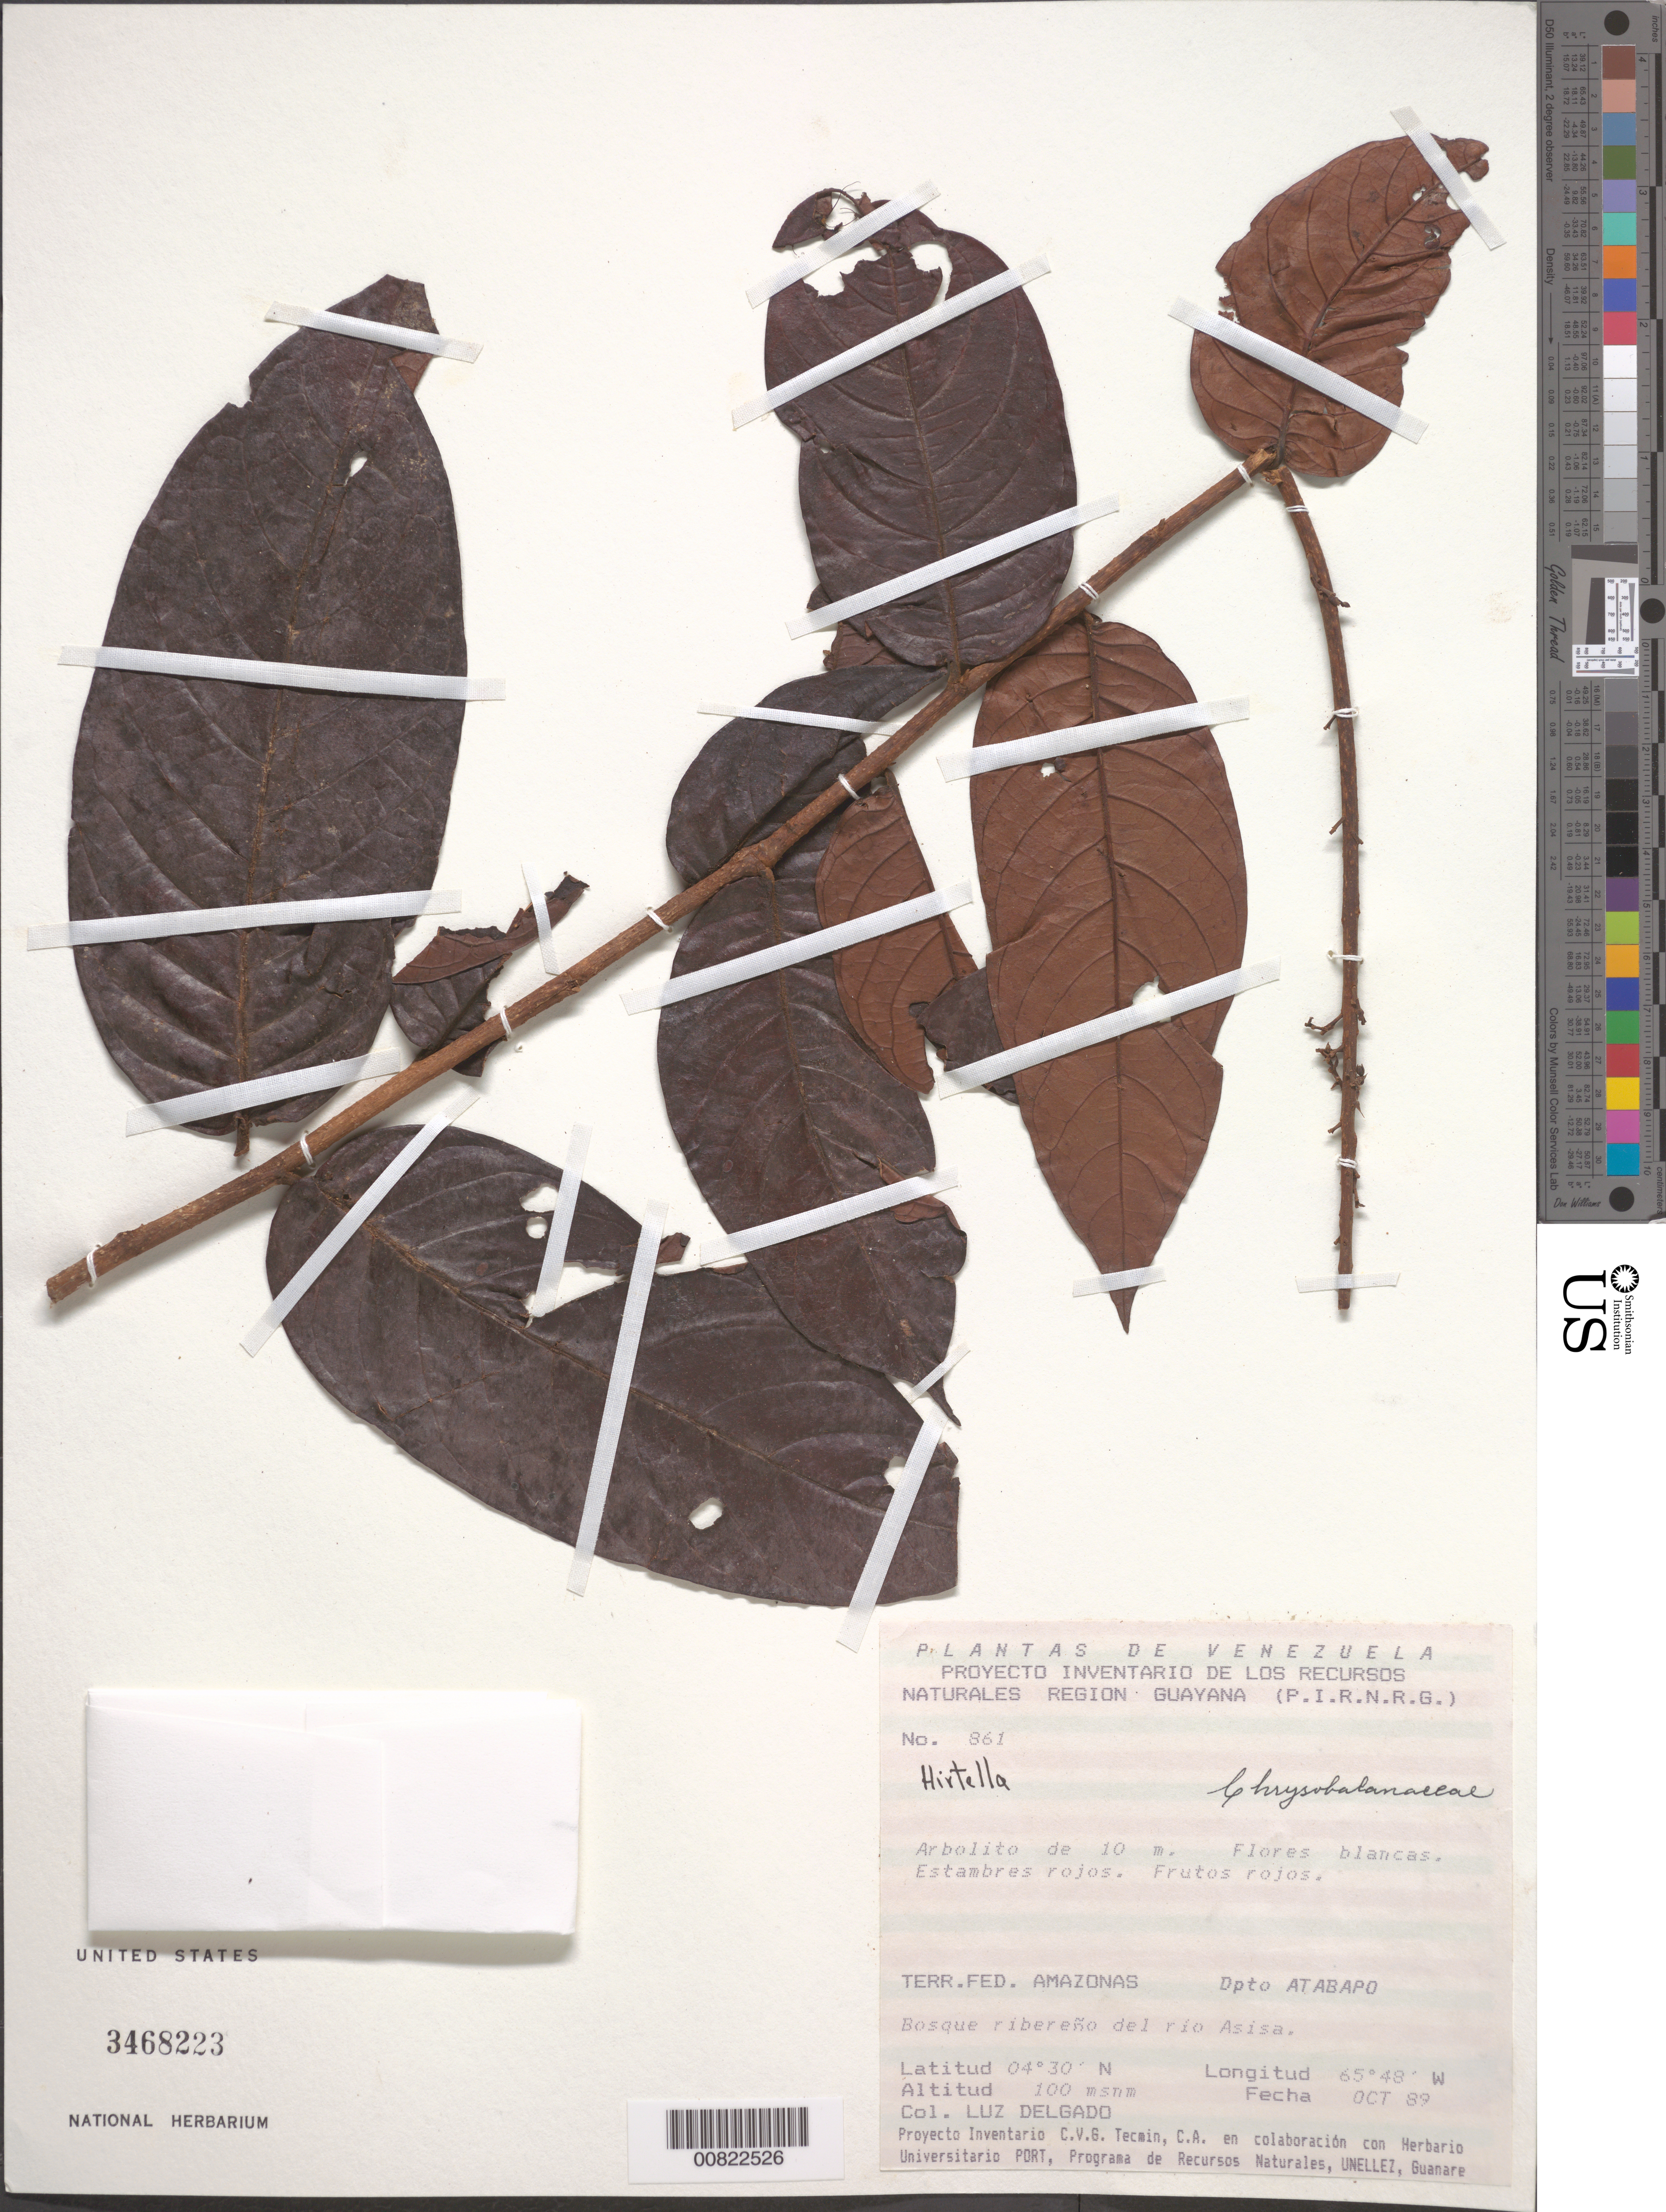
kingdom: Plantae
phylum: Tracheophyta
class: Magnoliopsida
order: Malpighiales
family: Chrysobalanaceae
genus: Hirtella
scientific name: Hirtella sp.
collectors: L. Delgado V.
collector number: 861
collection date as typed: Oct-89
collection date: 1989-10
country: Venezuela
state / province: Amazonas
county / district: Atabapo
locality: Río Asisa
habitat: Bosque ribereño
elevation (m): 100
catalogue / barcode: US 3468223